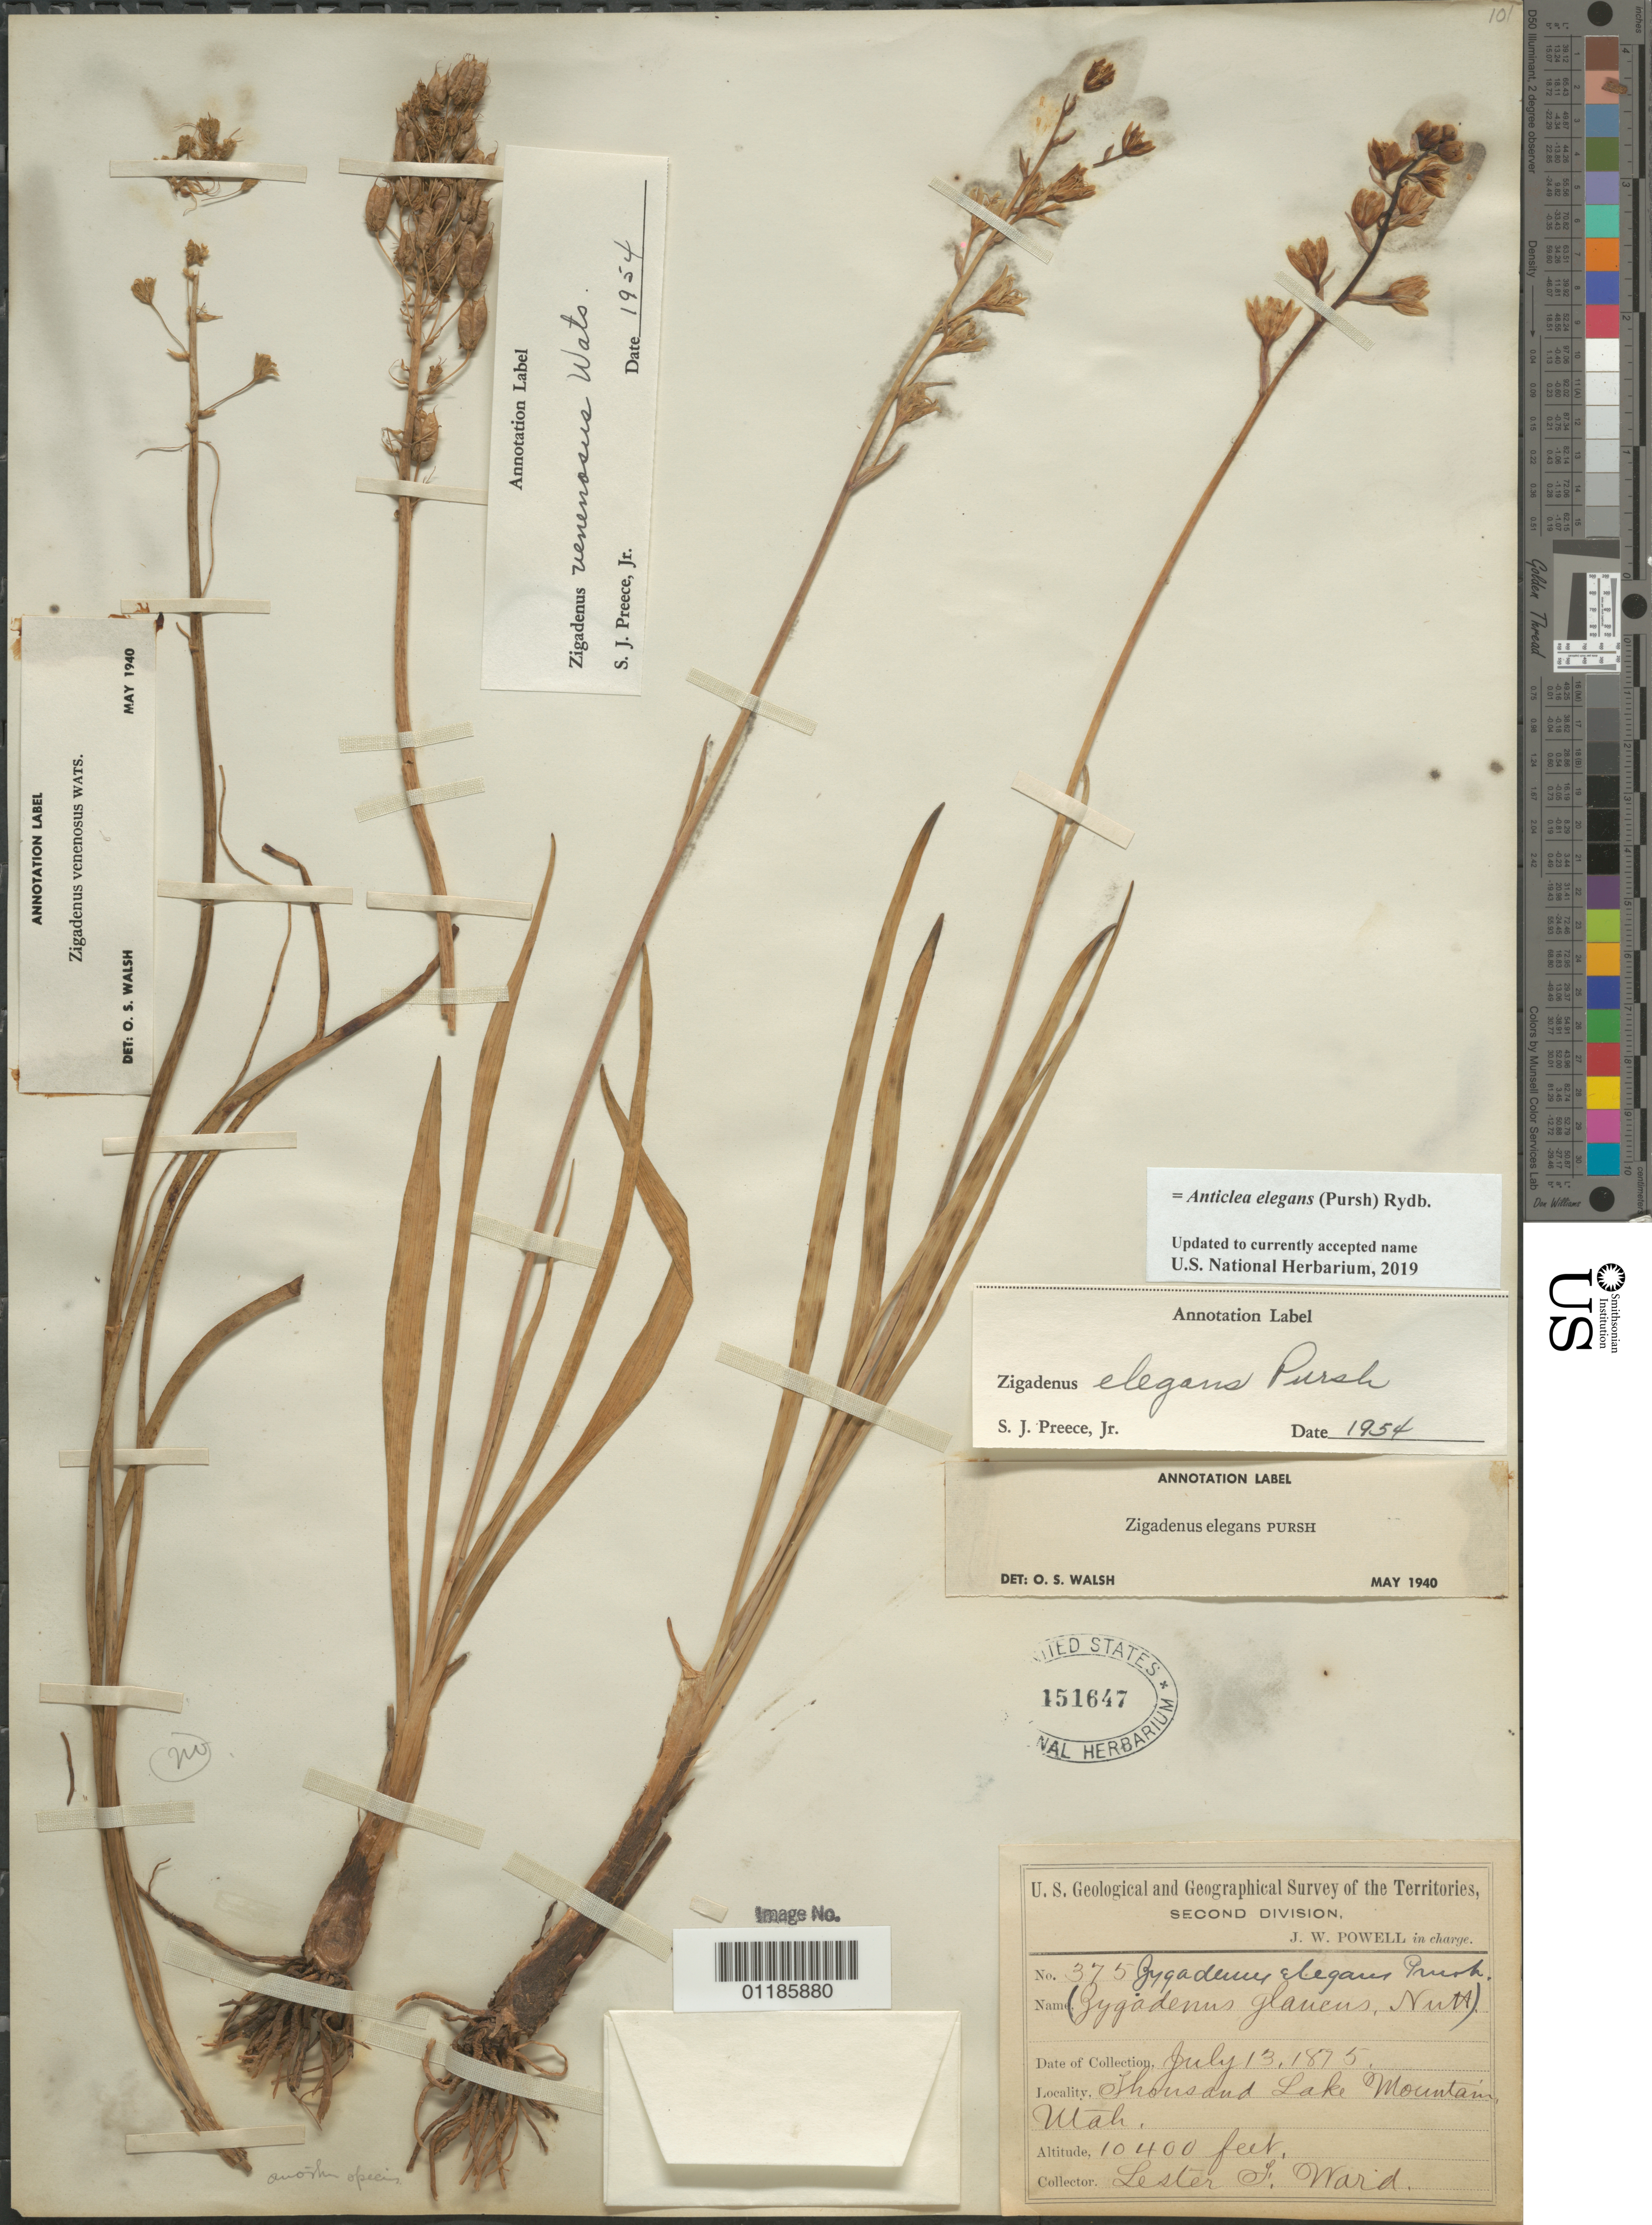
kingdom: Plantae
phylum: Tracheophyta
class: Liliopsida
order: Liliales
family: Melanthiaceae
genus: Anticlea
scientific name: Anticlea elegans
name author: (Pursh) Rydb.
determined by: Strong, Mark T., (BOT), Smithsonian Institution - National Museum of Natural History (UNITED STATES)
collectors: L. F. Ward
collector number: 375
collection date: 1875-07-13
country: United States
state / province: Utah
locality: Thousand Lake Mountains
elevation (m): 3170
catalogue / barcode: US 151647